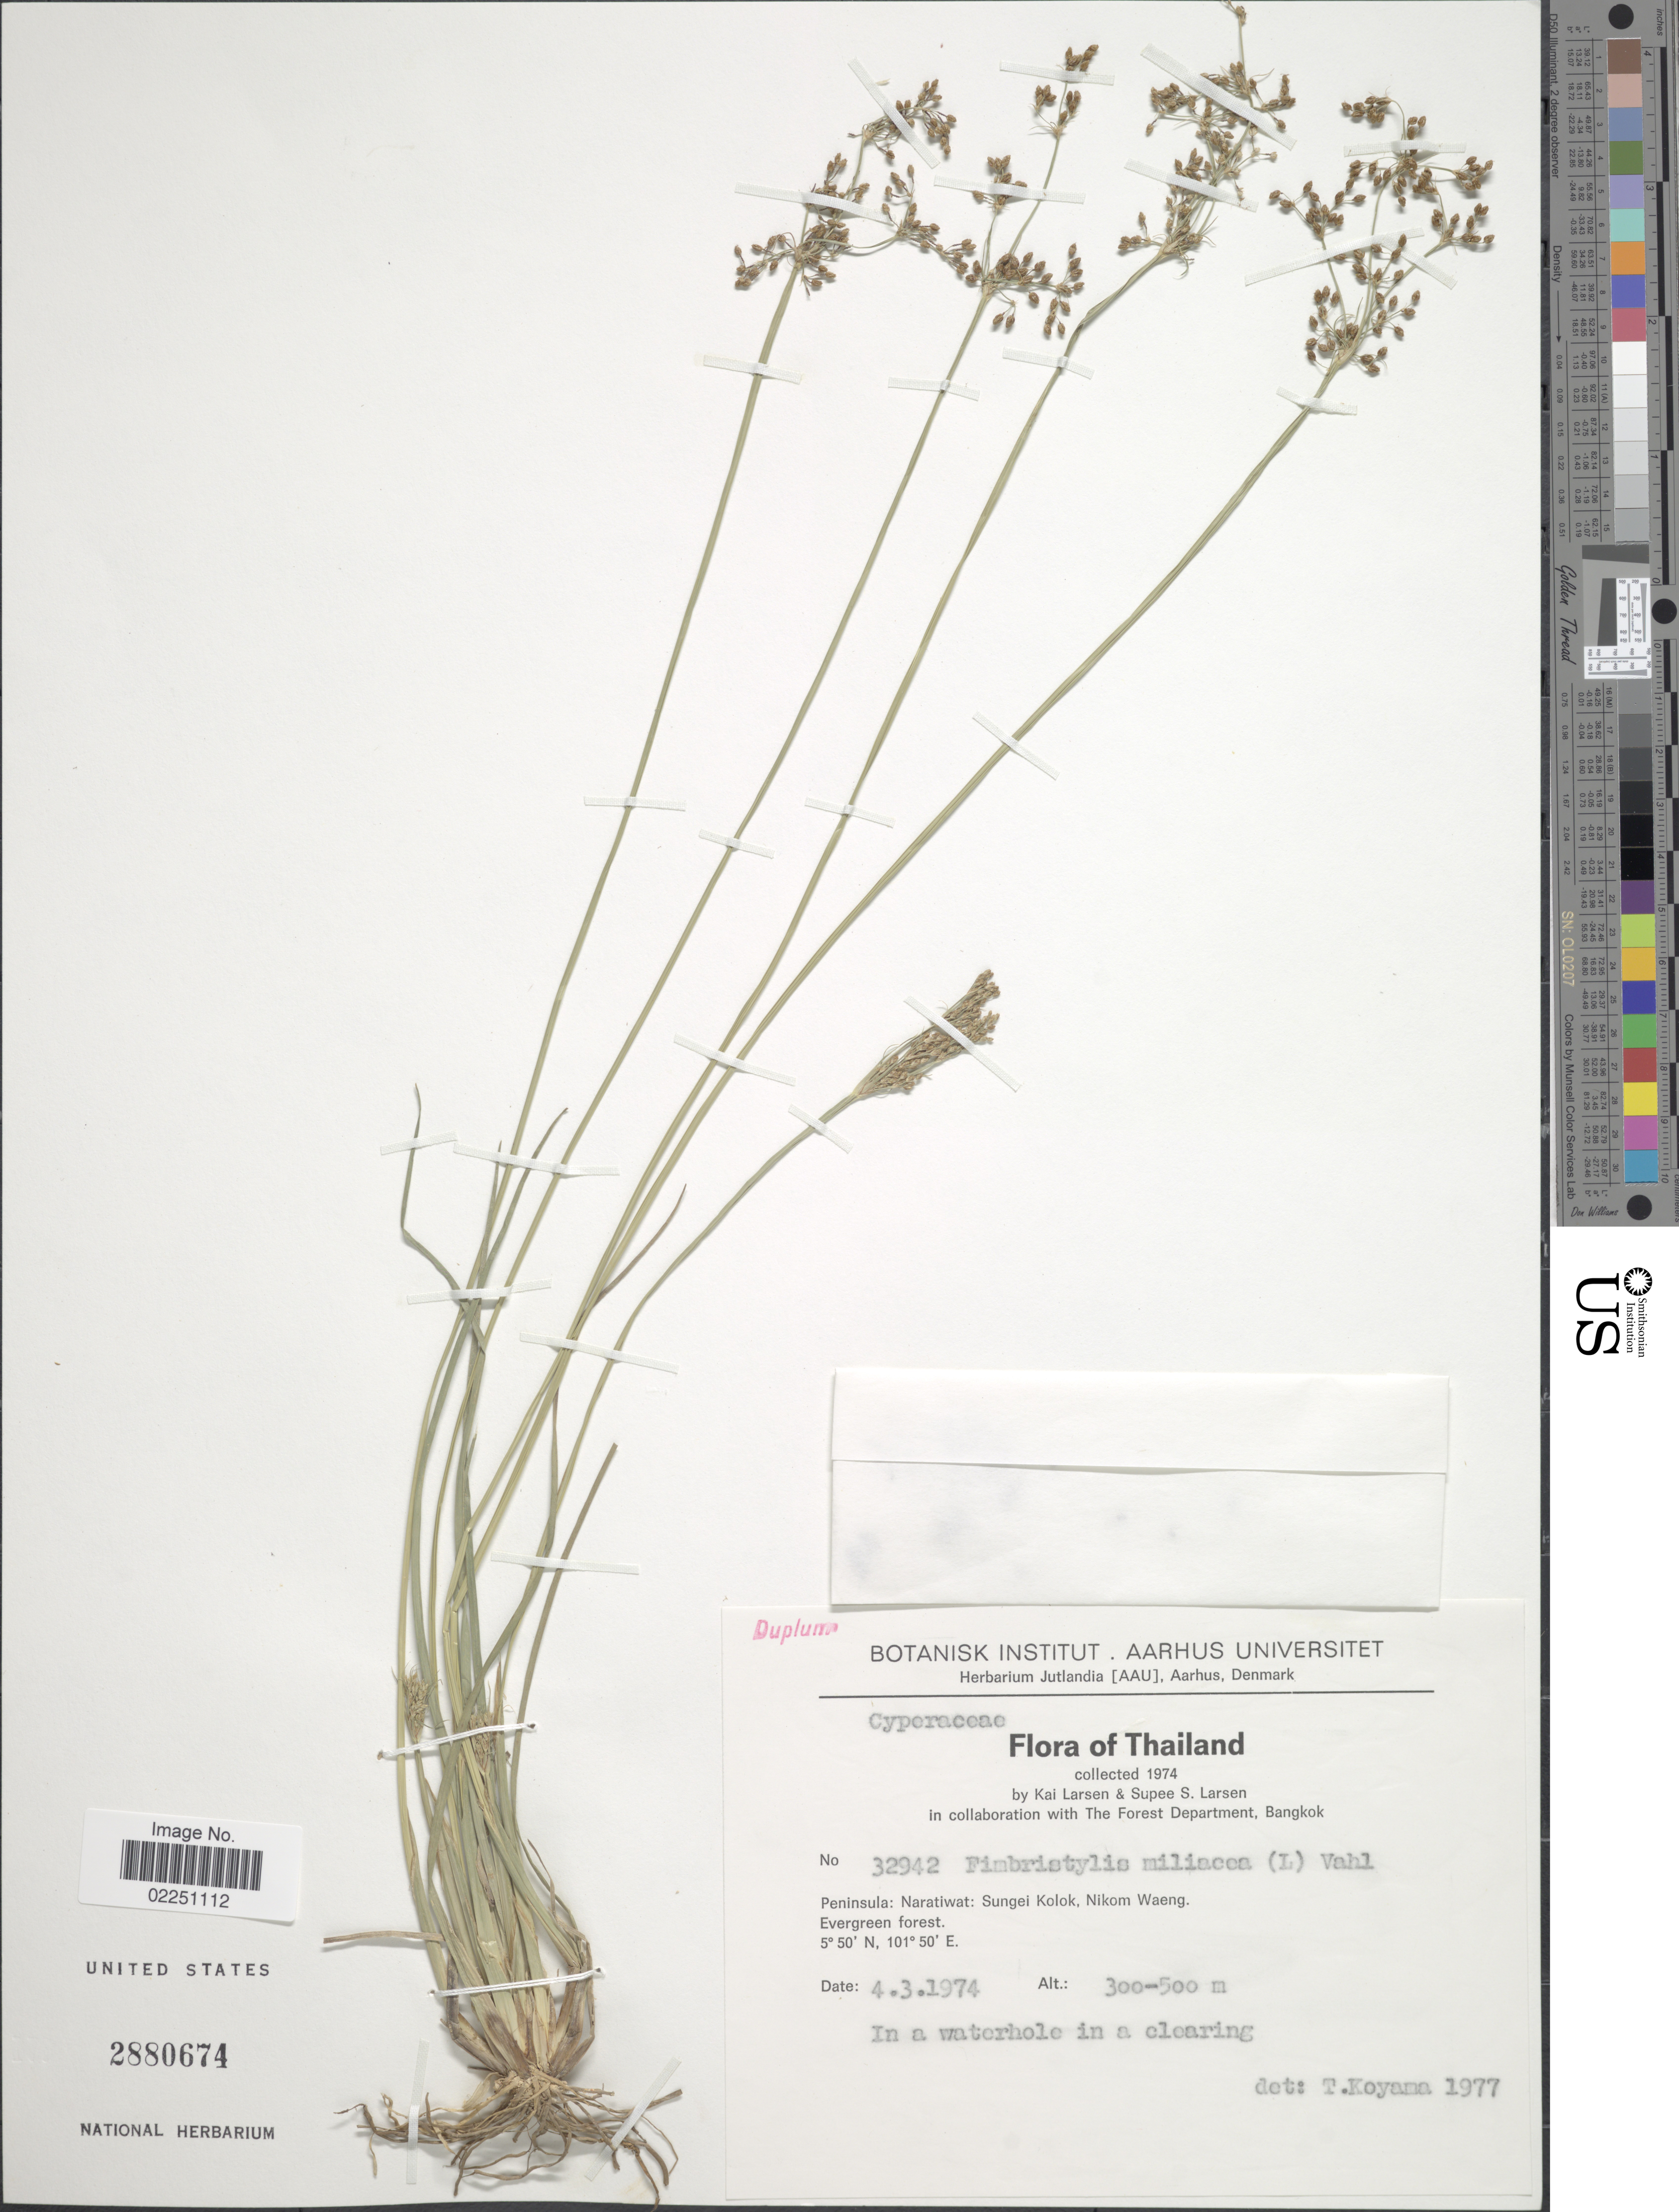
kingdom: Plantae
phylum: Tracheophyta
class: Liliopsida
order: Poales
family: Cyperaceae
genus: Fimbristylis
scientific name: Fimbristylis littoralis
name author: Gaudich.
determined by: Strong, M. T., (US), Smithsonian Institution - National Museum of Natural History (UNITED STATES)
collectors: K. Larsen & S. Larsen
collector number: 32942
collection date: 1974-03-04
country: Thailand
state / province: Narathiwat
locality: Peninsula: Naratiwat: Sungei Kolok, Nikom Waeng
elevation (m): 300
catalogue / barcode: US 2880674